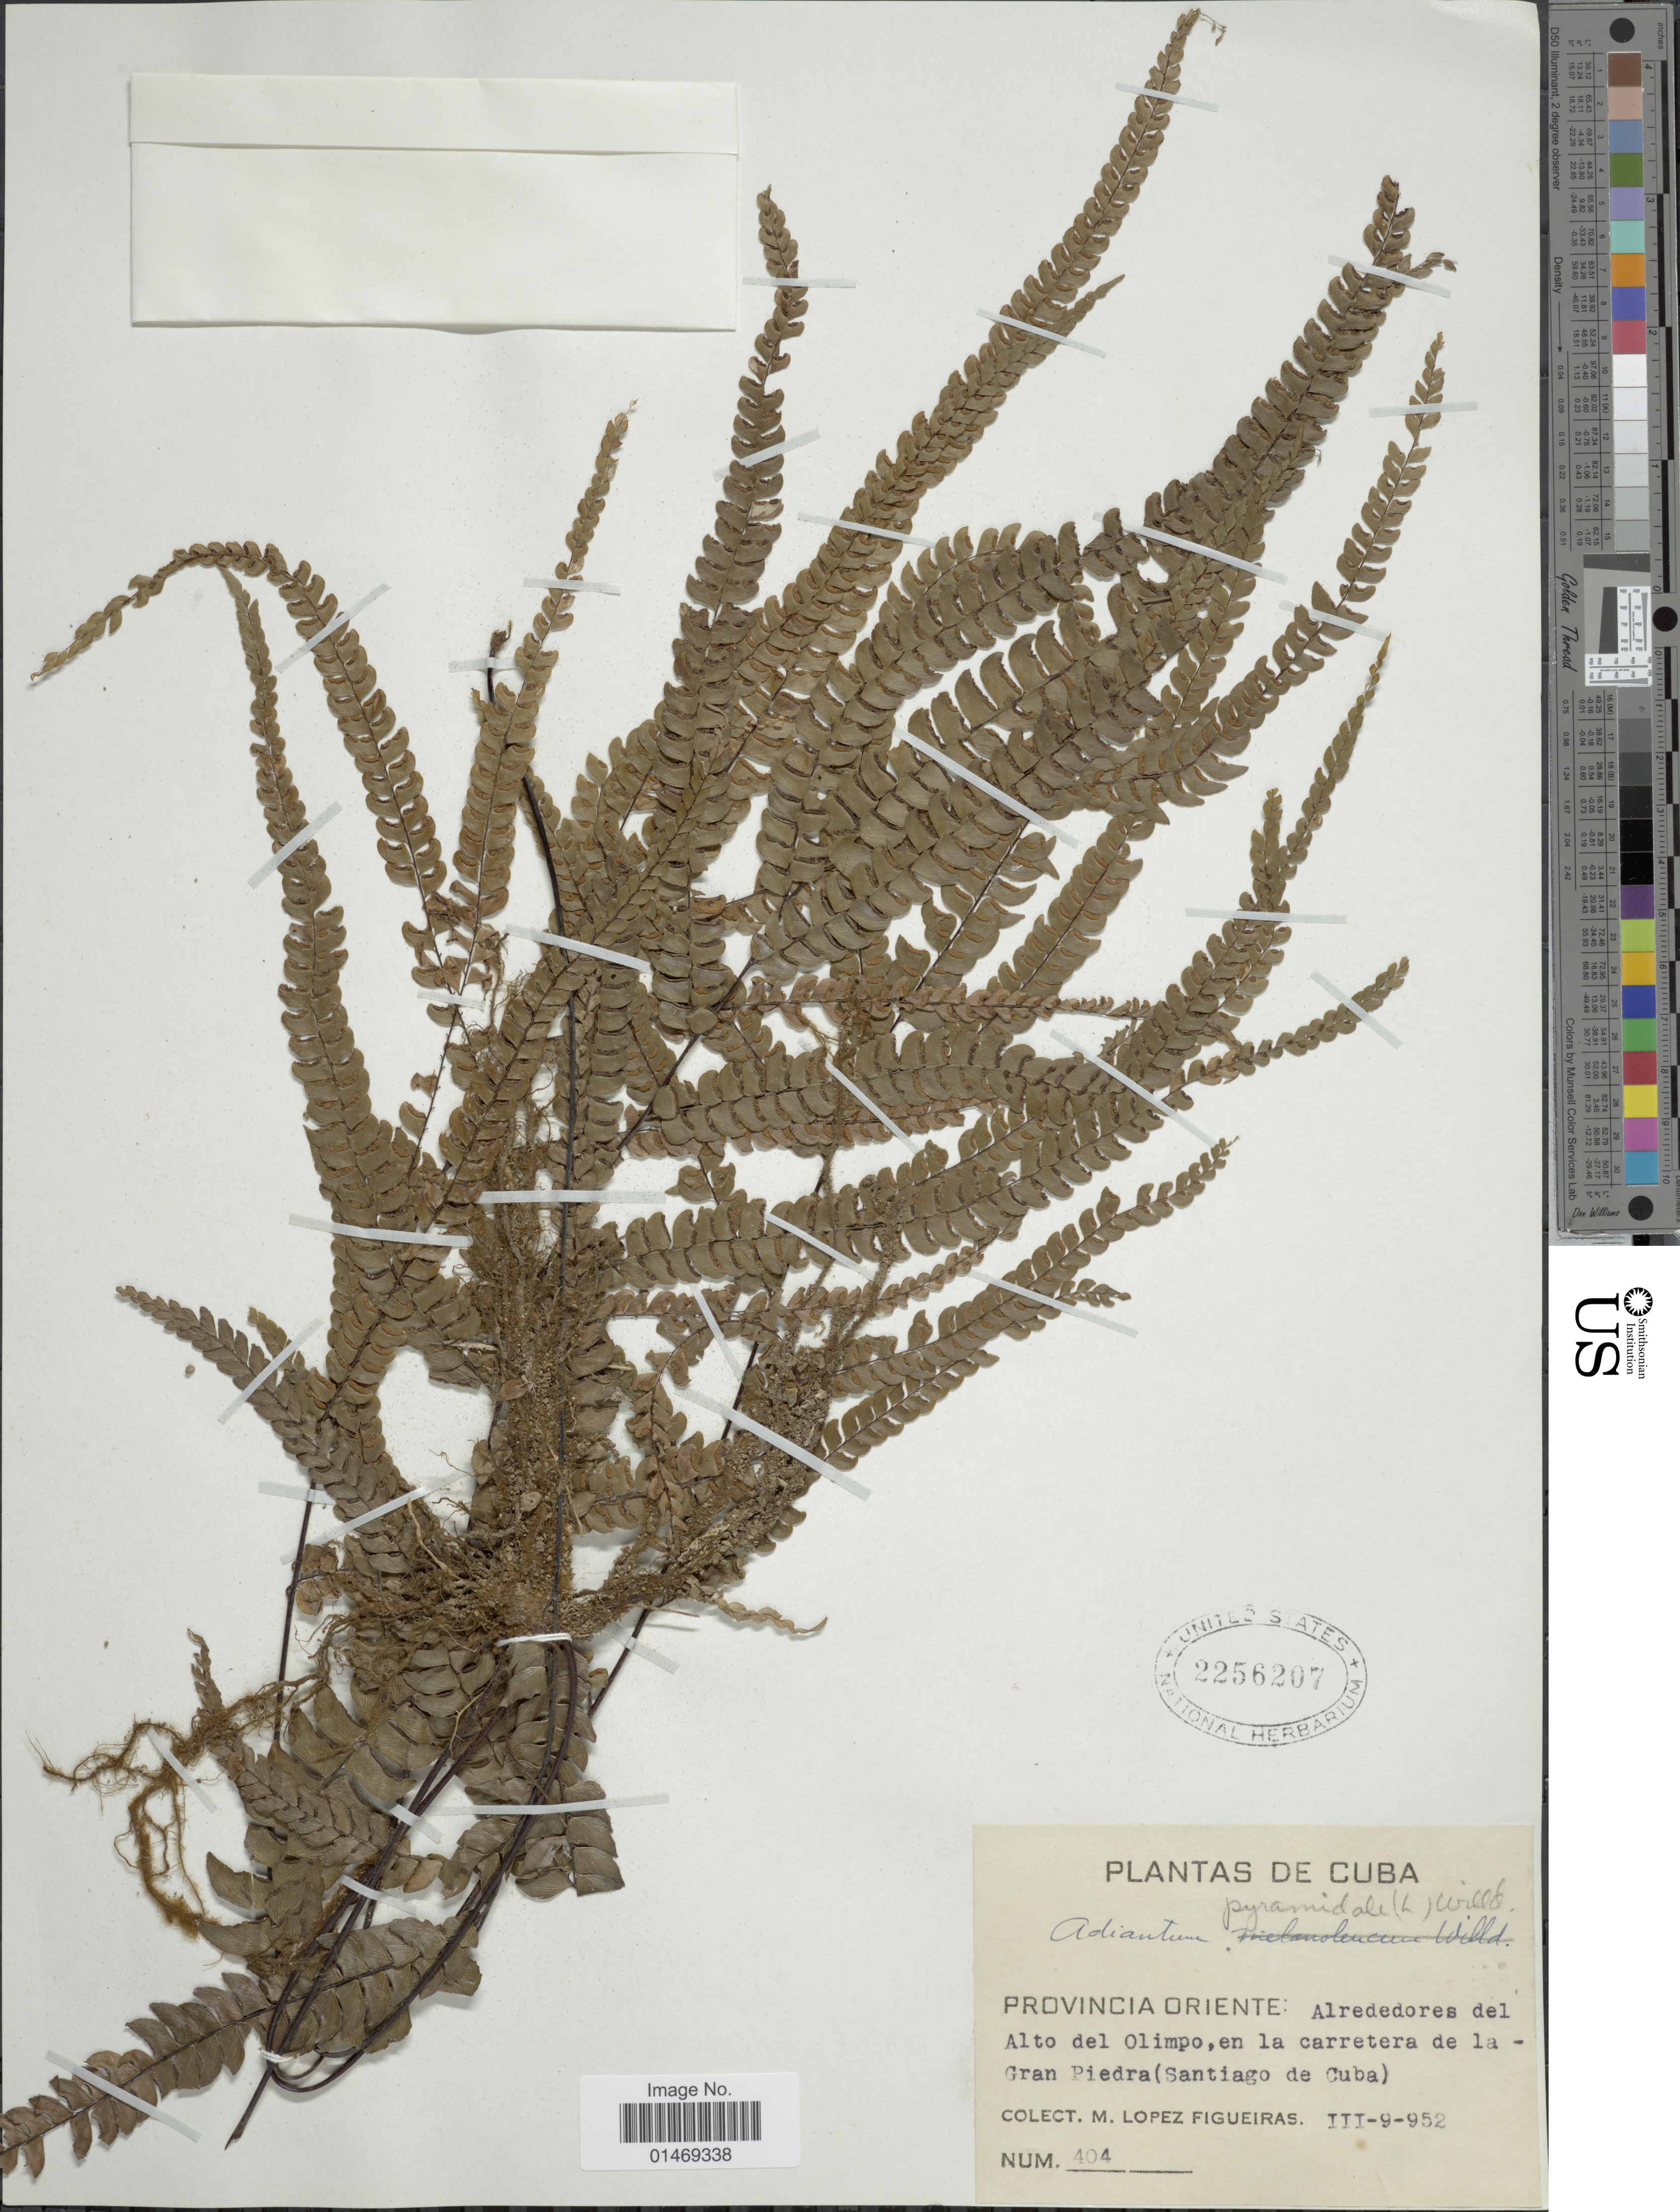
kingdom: Plantae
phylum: Tracheophyta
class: Polypodiopsida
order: Polypodiales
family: Pteridaceae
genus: Adiantum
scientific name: Adiantum pyramidale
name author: (L.) Willd.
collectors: M. López Figueiras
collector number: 404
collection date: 1952-03-09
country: Cuba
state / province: Santiago de Cuba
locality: Alrededores del Alto del olimp, en la carretera de la - Gran Piedra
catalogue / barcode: US 2256207